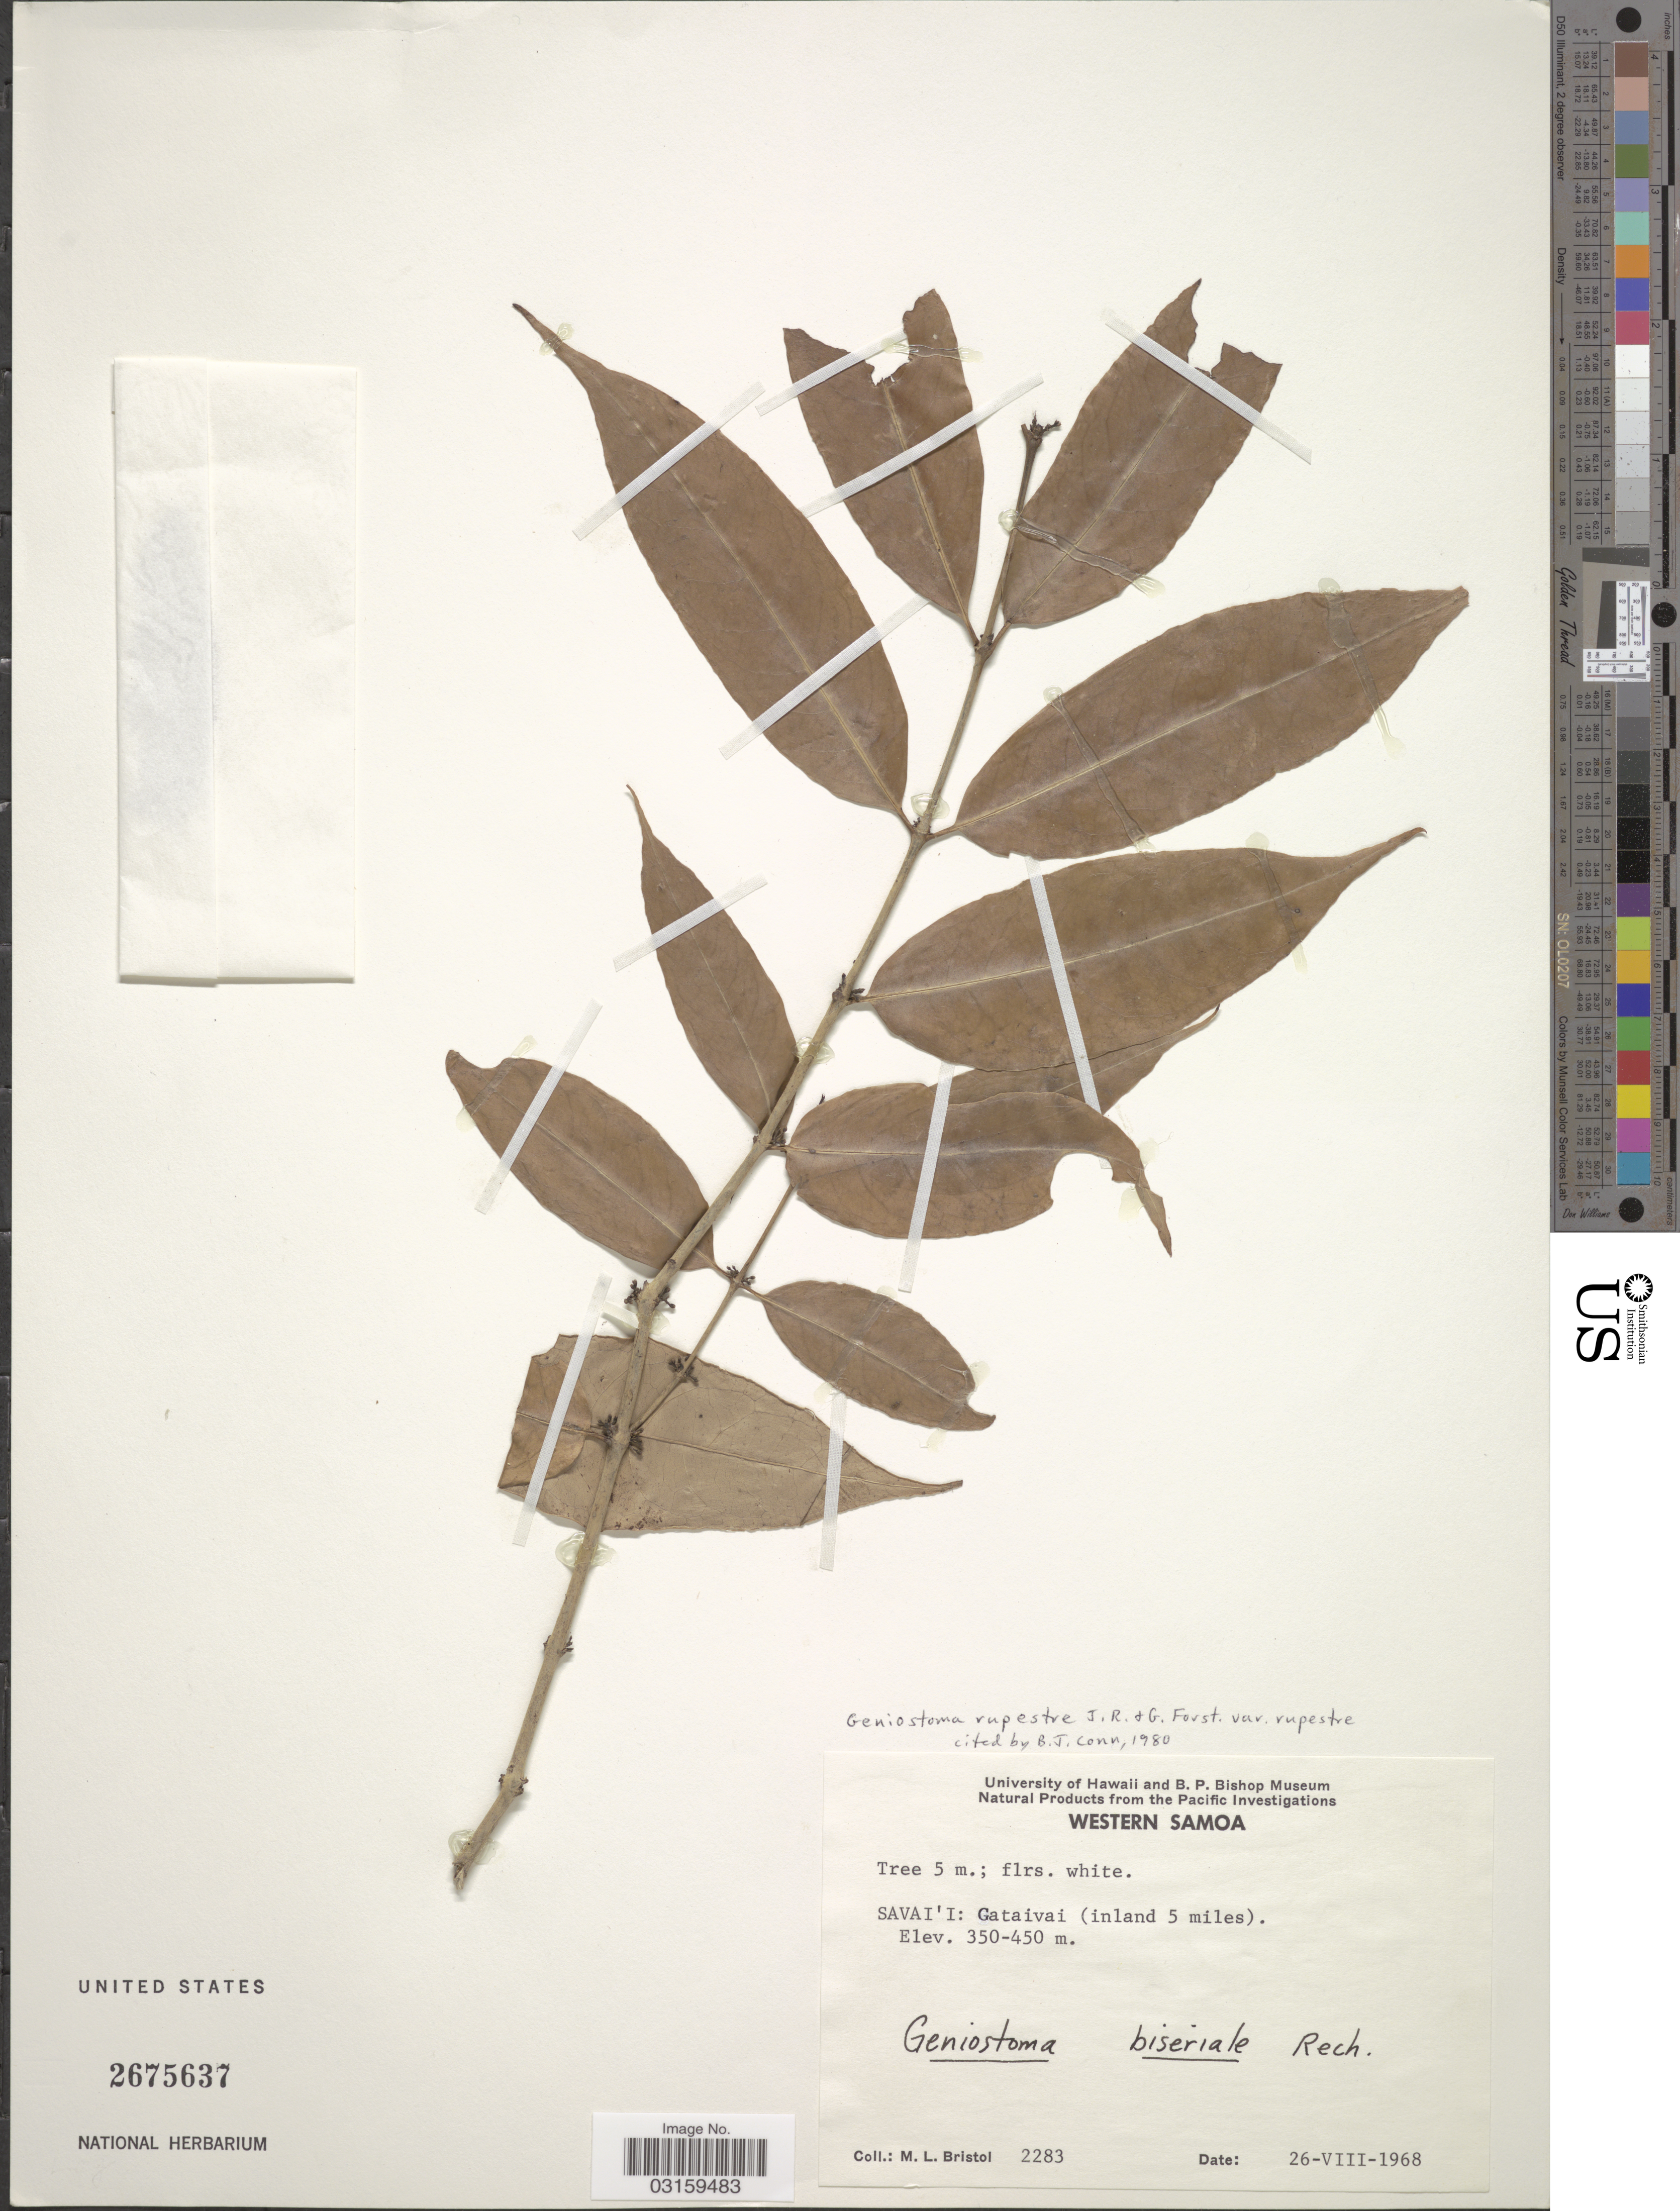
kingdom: Plantae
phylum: Tracheophyta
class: Magnoliopsida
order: Gentianales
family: Loganiaceae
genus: Geniostoma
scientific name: Geniostoma rupestre var. rupestre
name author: J.R. Forst. & G. Forst.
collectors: M. L. Bristol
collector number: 2283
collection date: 1968-08-26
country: Samoa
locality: Savai'i: Gataivai (inland 5 miles).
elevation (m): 350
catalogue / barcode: US 2675637